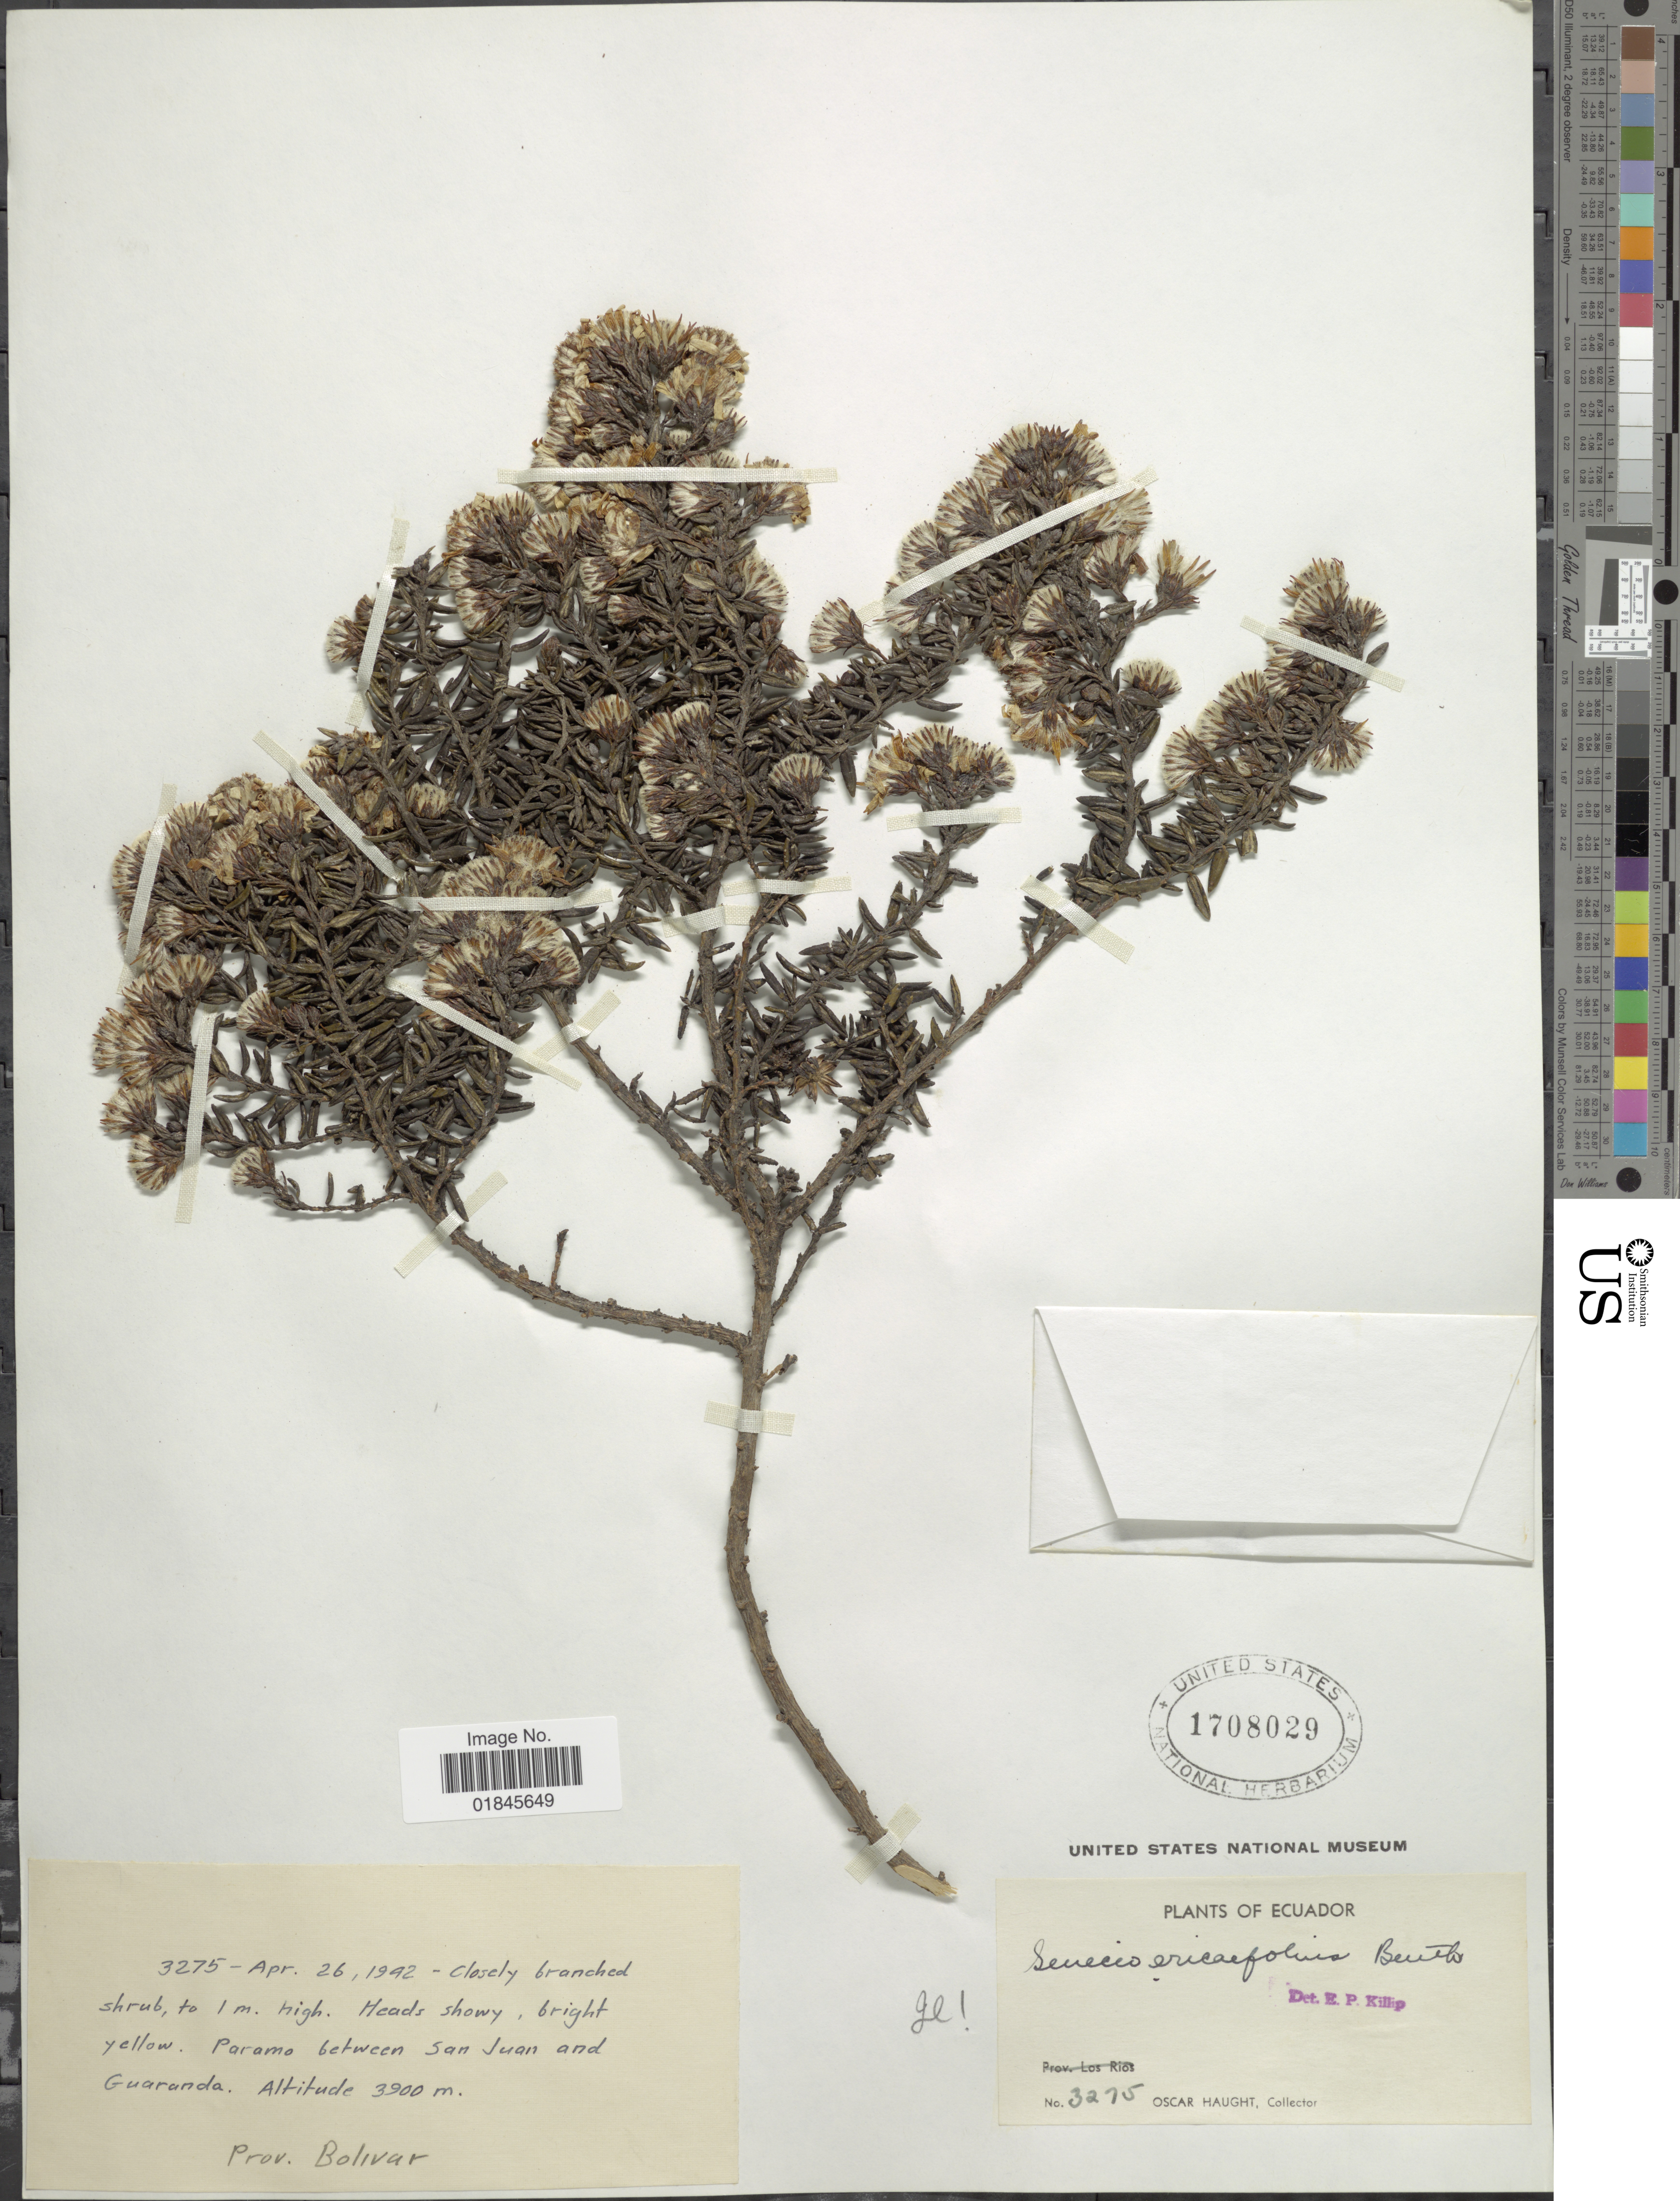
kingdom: Plantae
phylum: Tracheophyta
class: Magnoliopsida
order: Asterales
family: Asteraceae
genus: Pentacalia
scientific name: Pentacalia peruviana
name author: (Pers.) Cuatrec.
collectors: O. L. Haught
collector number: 3275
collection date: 1942-04-26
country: Ecuador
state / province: Bolívar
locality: Paramo between San Juan and Guaranda. Prov. Bolivar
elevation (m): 3900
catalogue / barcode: US 1708029